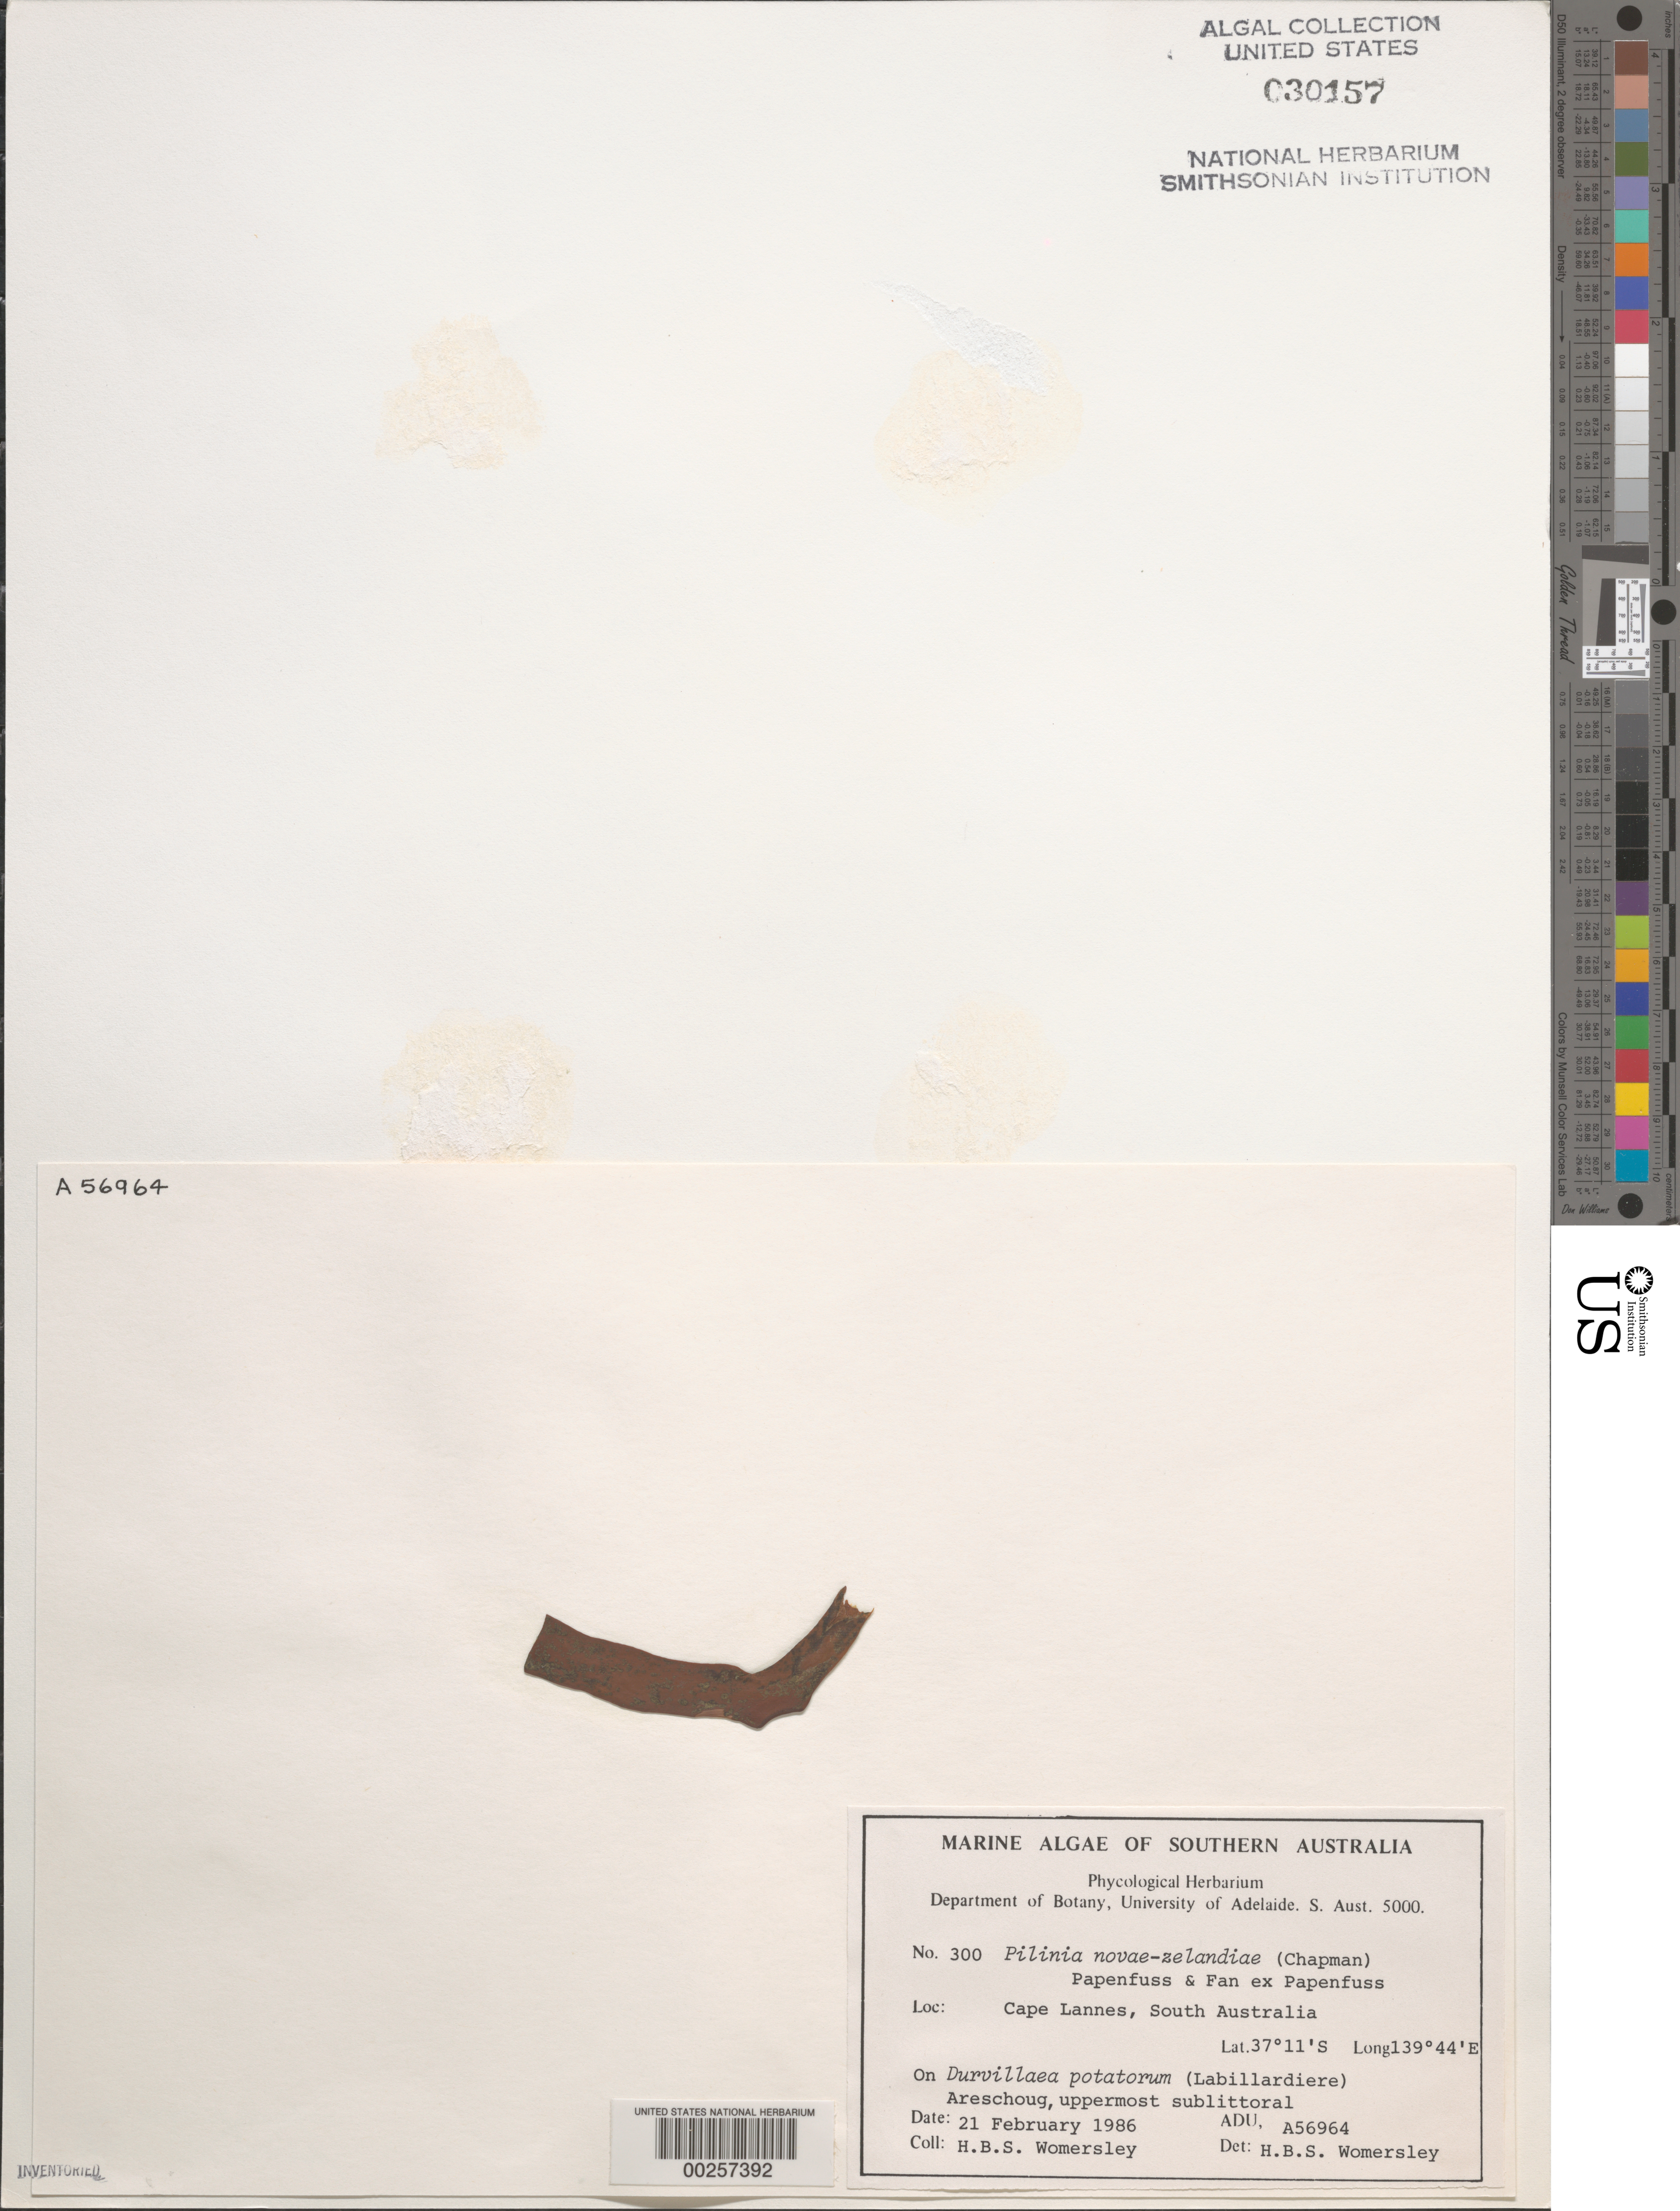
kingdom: Plantae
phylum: Chlorophyta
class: Chlorophyceae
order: Chaetophorales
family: Chaetophoraceae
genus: Sporocladopsis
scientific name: Sporocladopsis novae-zelandiae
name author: V.J. Chapm.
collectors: H. B. S. Womersley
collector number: ADU A56964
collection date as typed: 21 Feb 1986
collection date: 1986-02-21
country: Australia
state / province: South Australia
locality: Cape lannes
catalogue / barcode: US 30157